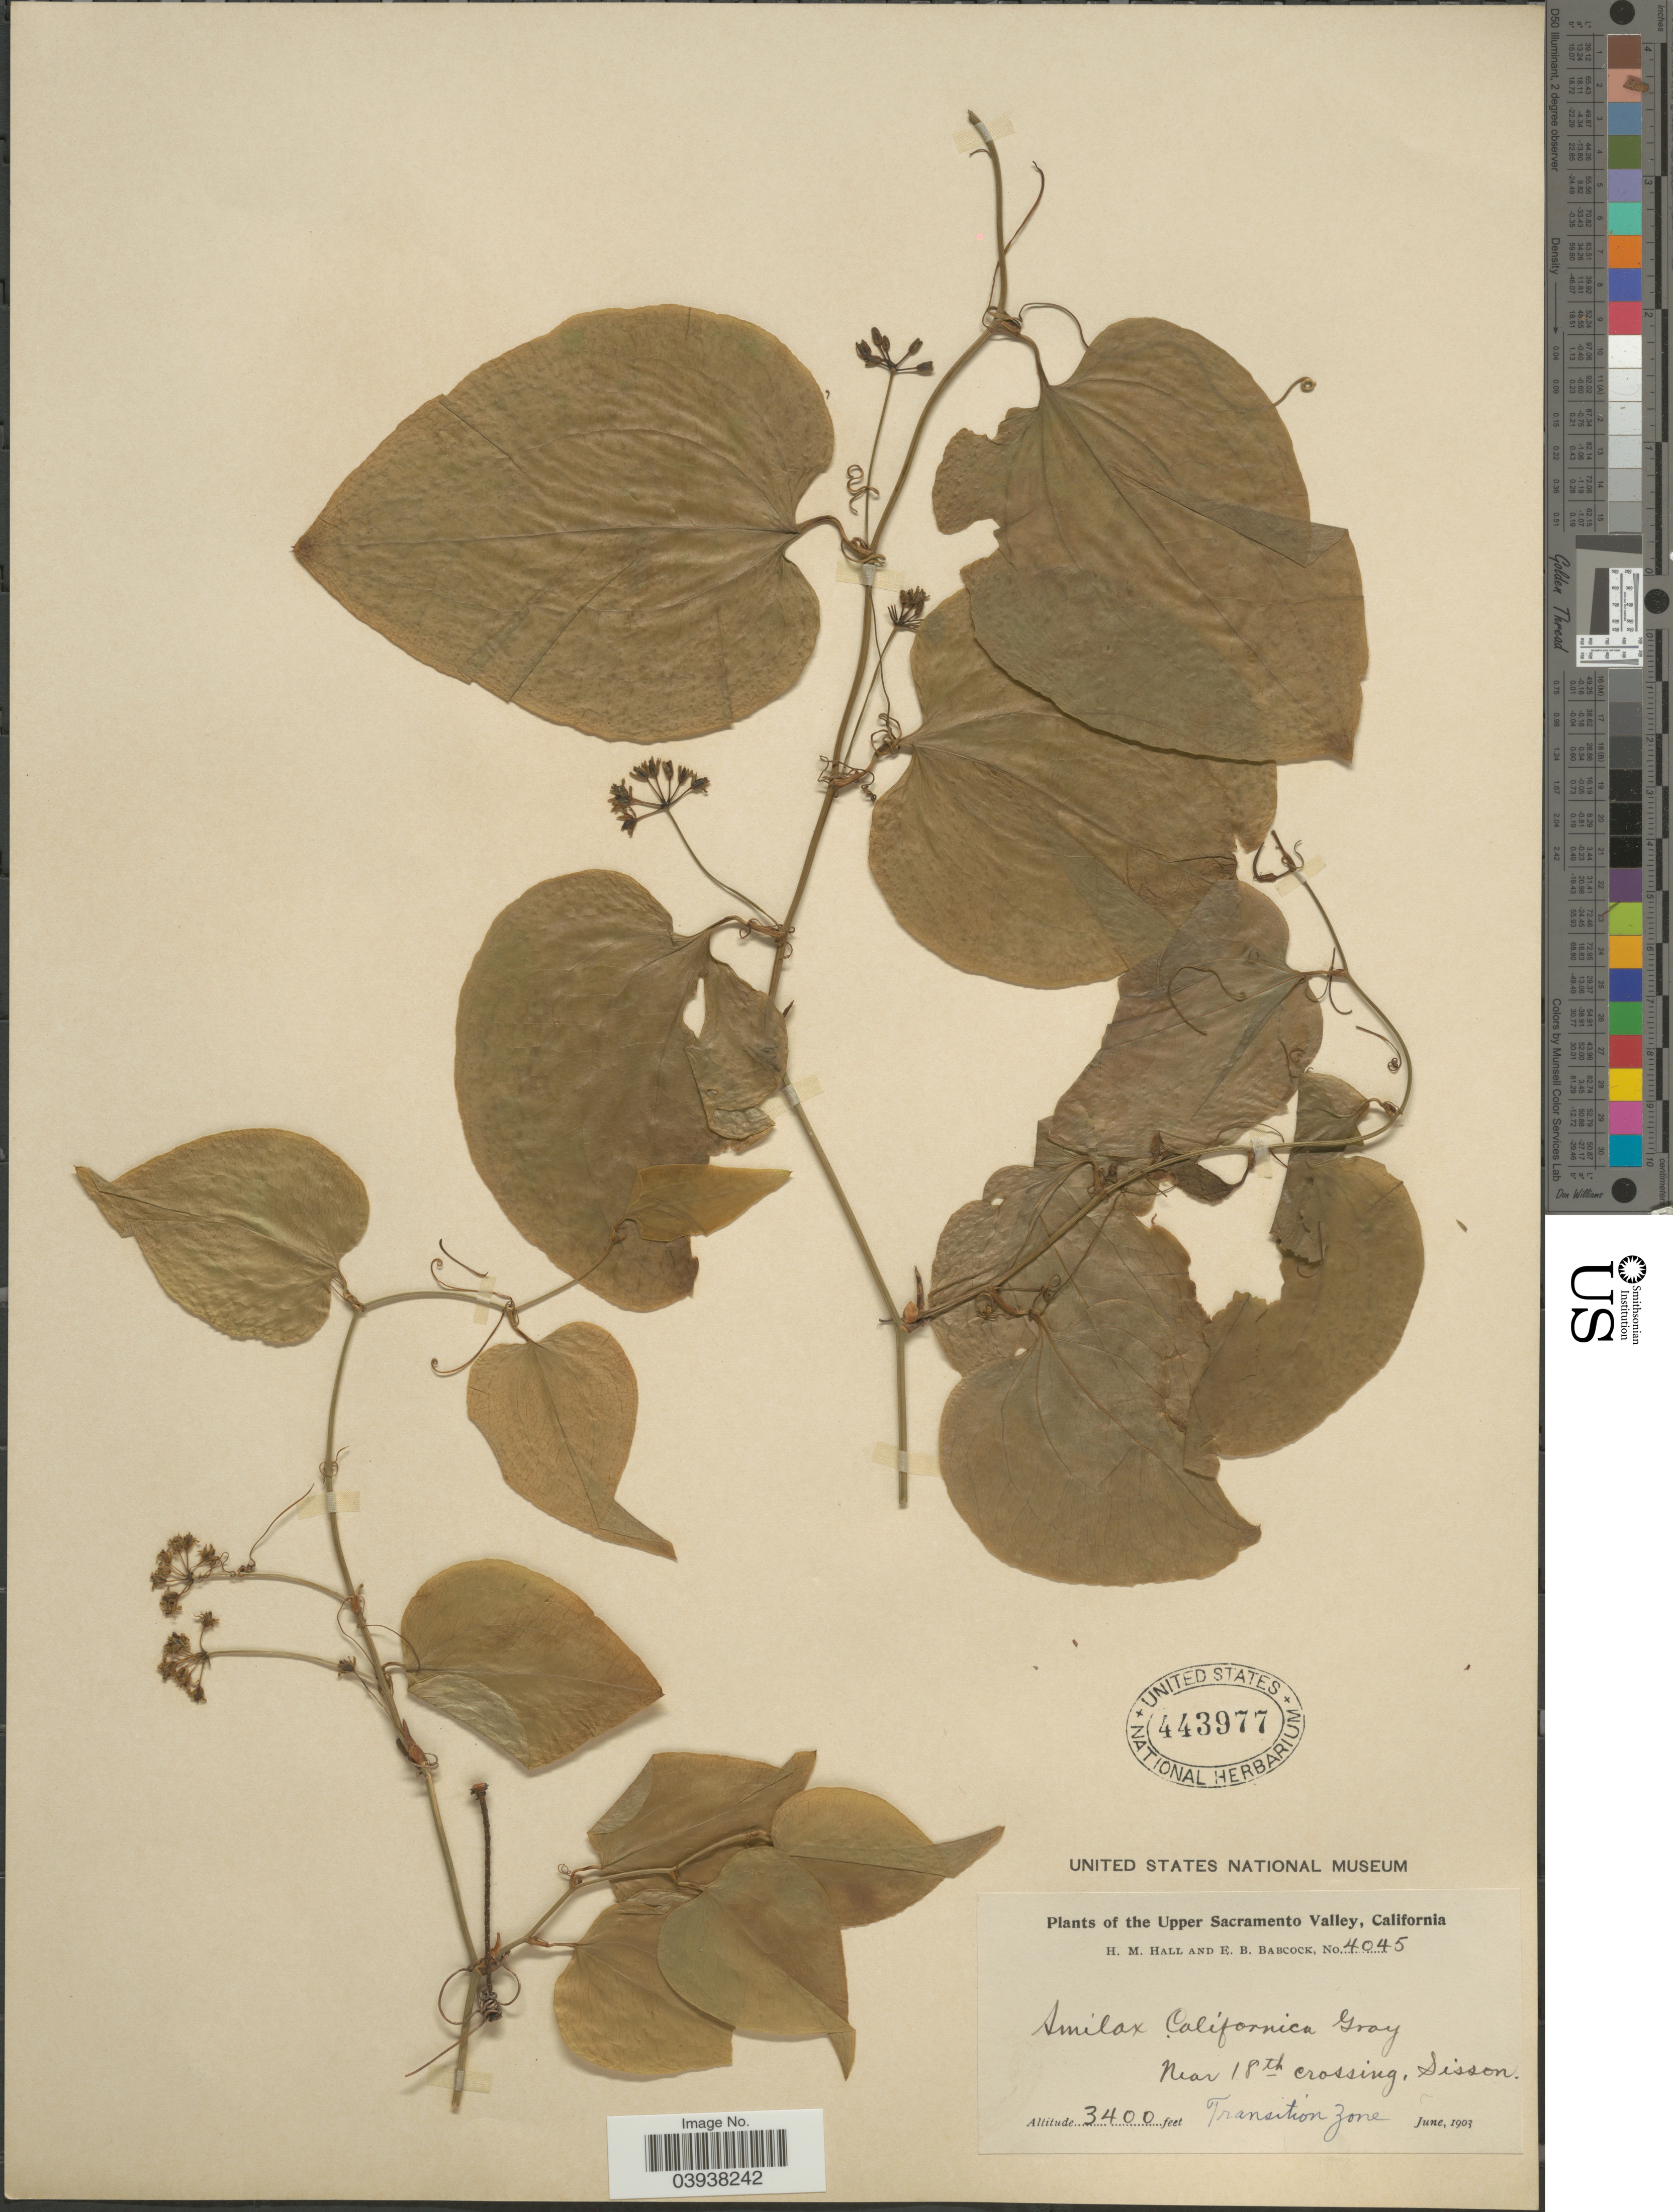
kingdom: Plantae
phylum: Tracheophyta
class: Liliopsida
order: Liliales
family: Smilacaceae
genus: Smilax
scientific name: Smilax californica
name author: (A. DC.) A. Gray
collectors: H. M. Hall & E. B. Babcock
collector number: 4045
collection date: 1903-06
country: United States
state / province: California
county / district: Sacramento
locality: The Upper Sacramento Valley. Near 18th crossing, Sisson. Transition Zone.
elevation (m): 1036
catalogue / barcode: US 443977